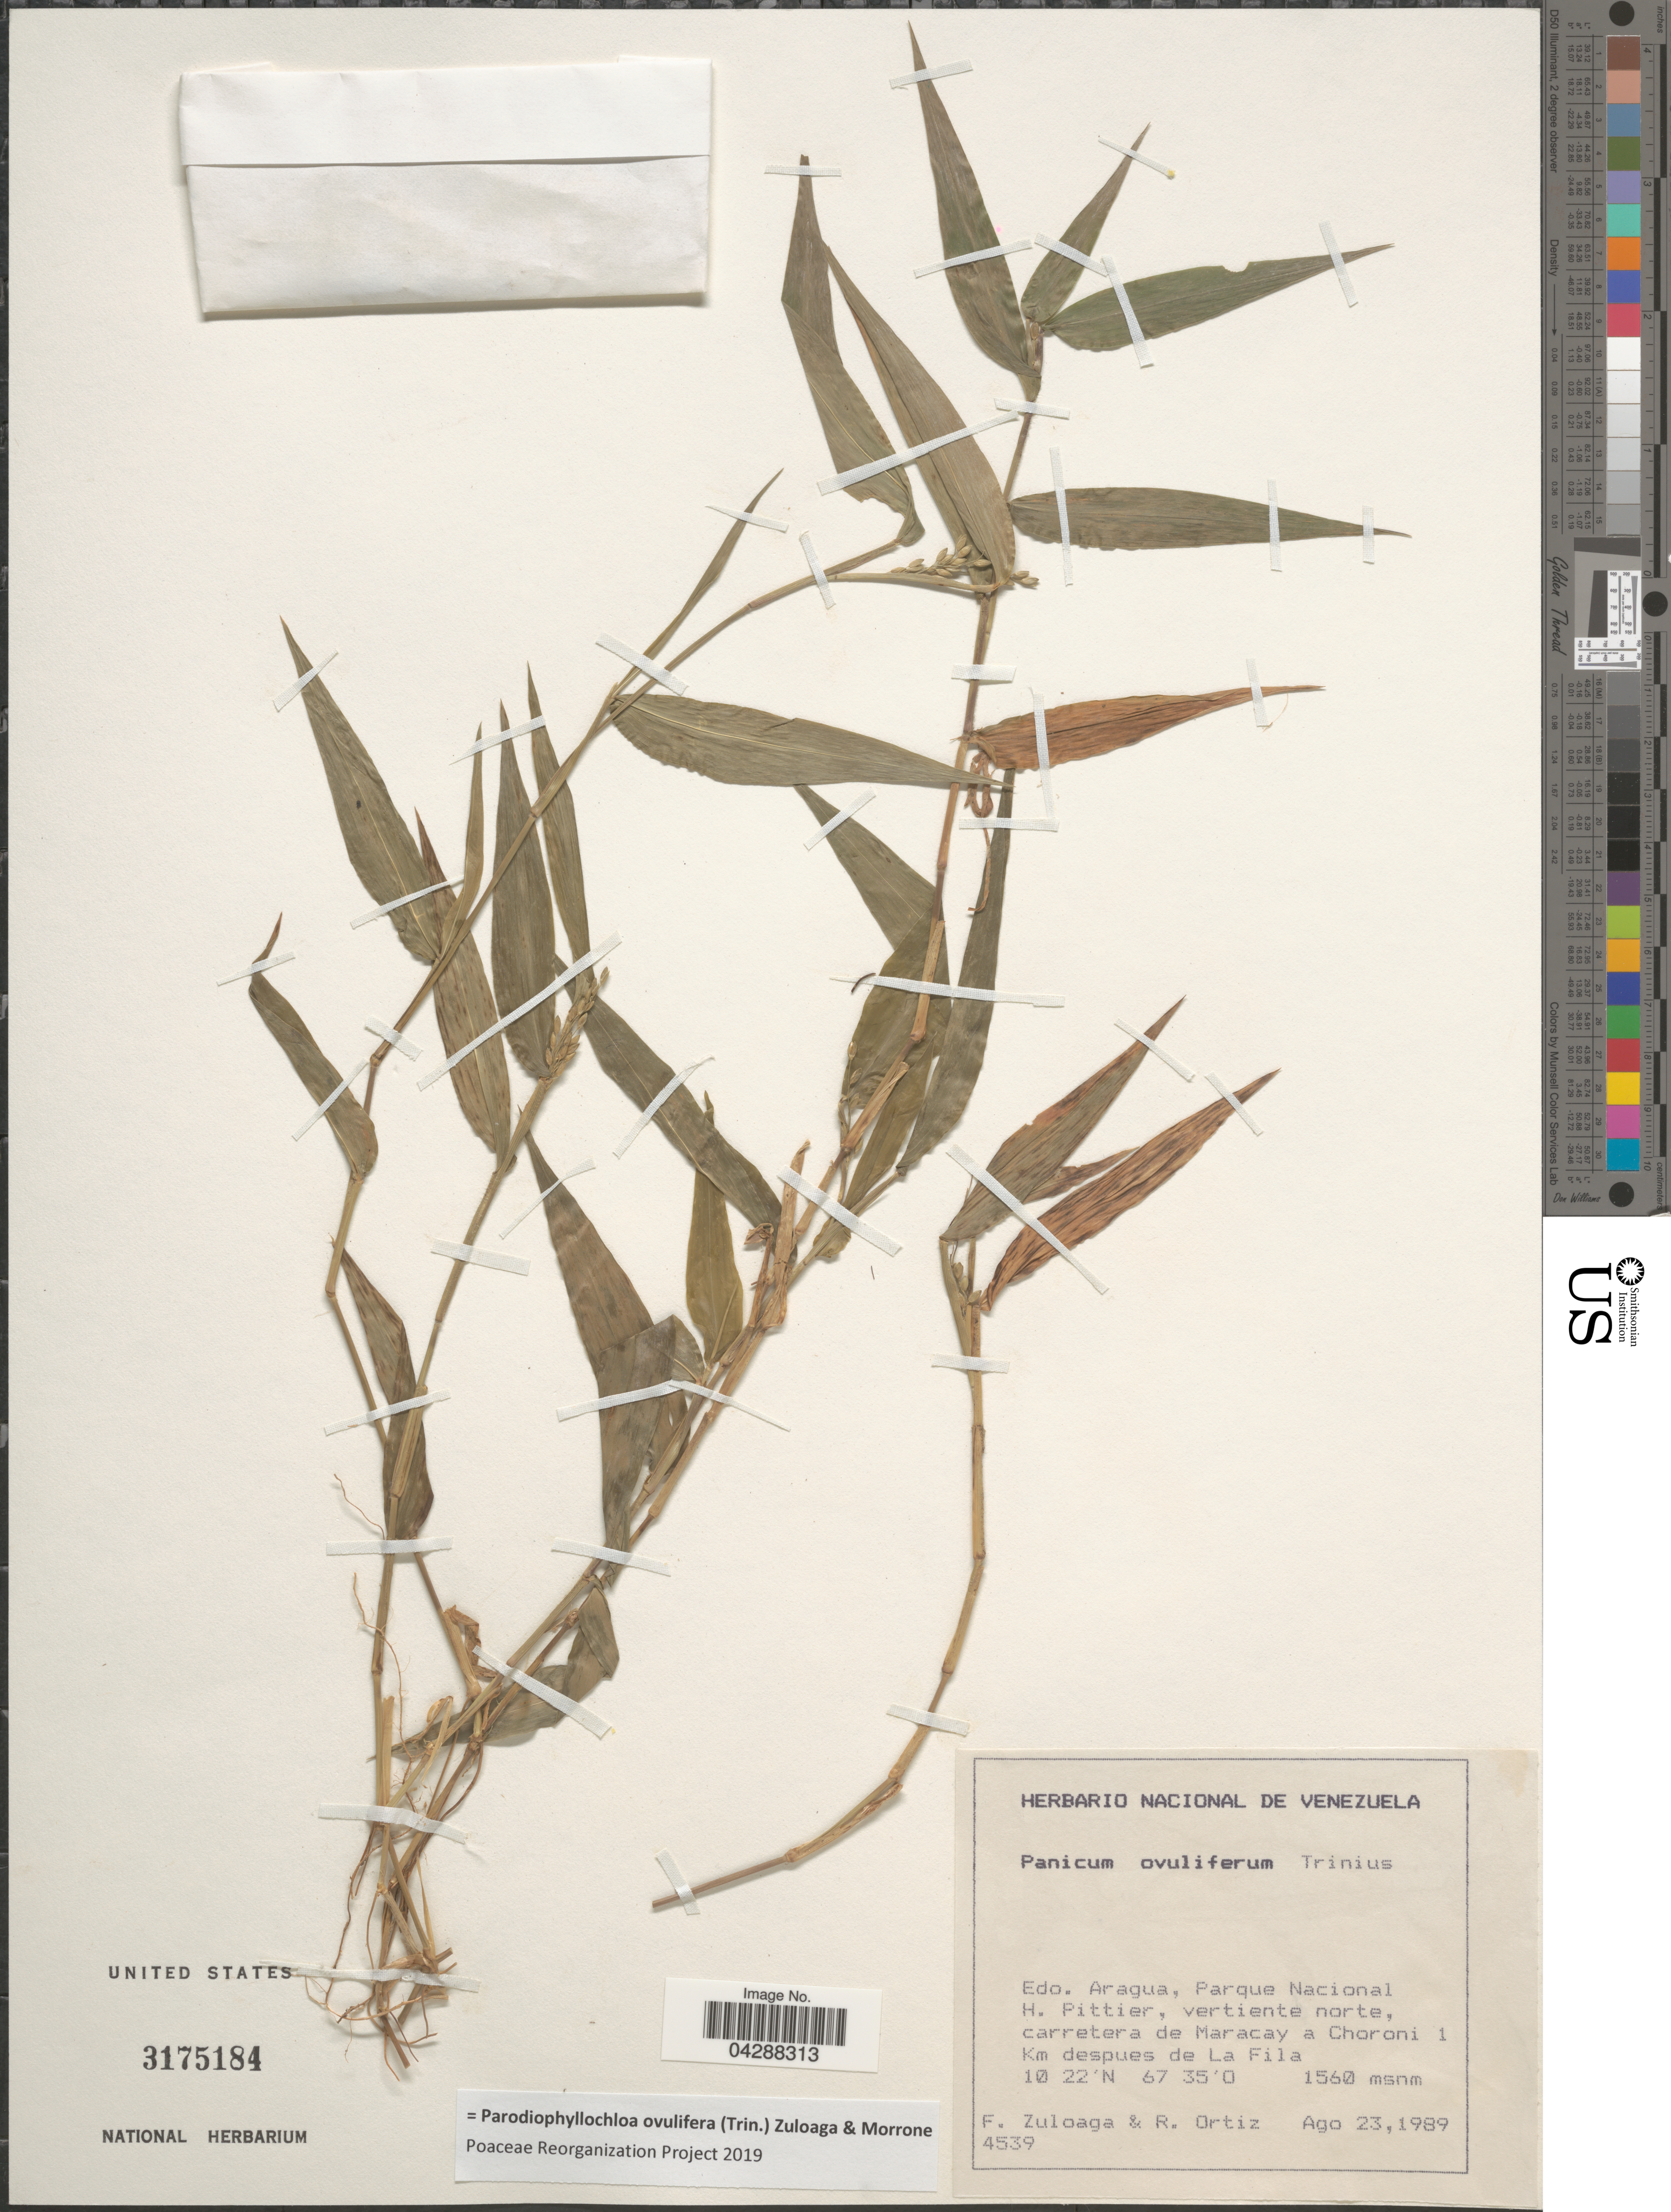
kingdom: Plantae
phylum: Tracheophyta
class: Liliopsida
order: Poales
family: Poaceae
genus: Parodiophyllochloa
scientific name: Parodiophyllochloa ovulifera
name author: (Trin.) Zuloaga & Morrone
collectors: F. Zuloaga & R. Ortiz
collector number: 4539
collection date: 1989-08-23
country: Venezuela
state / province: Aragua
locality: Edo. Aragua, Parque Nacional H. Pittier, vertiente norte, carretera de Maracay a Choroni 1 Km despues de La Fila.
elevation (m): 1560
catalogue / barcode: US 3175184